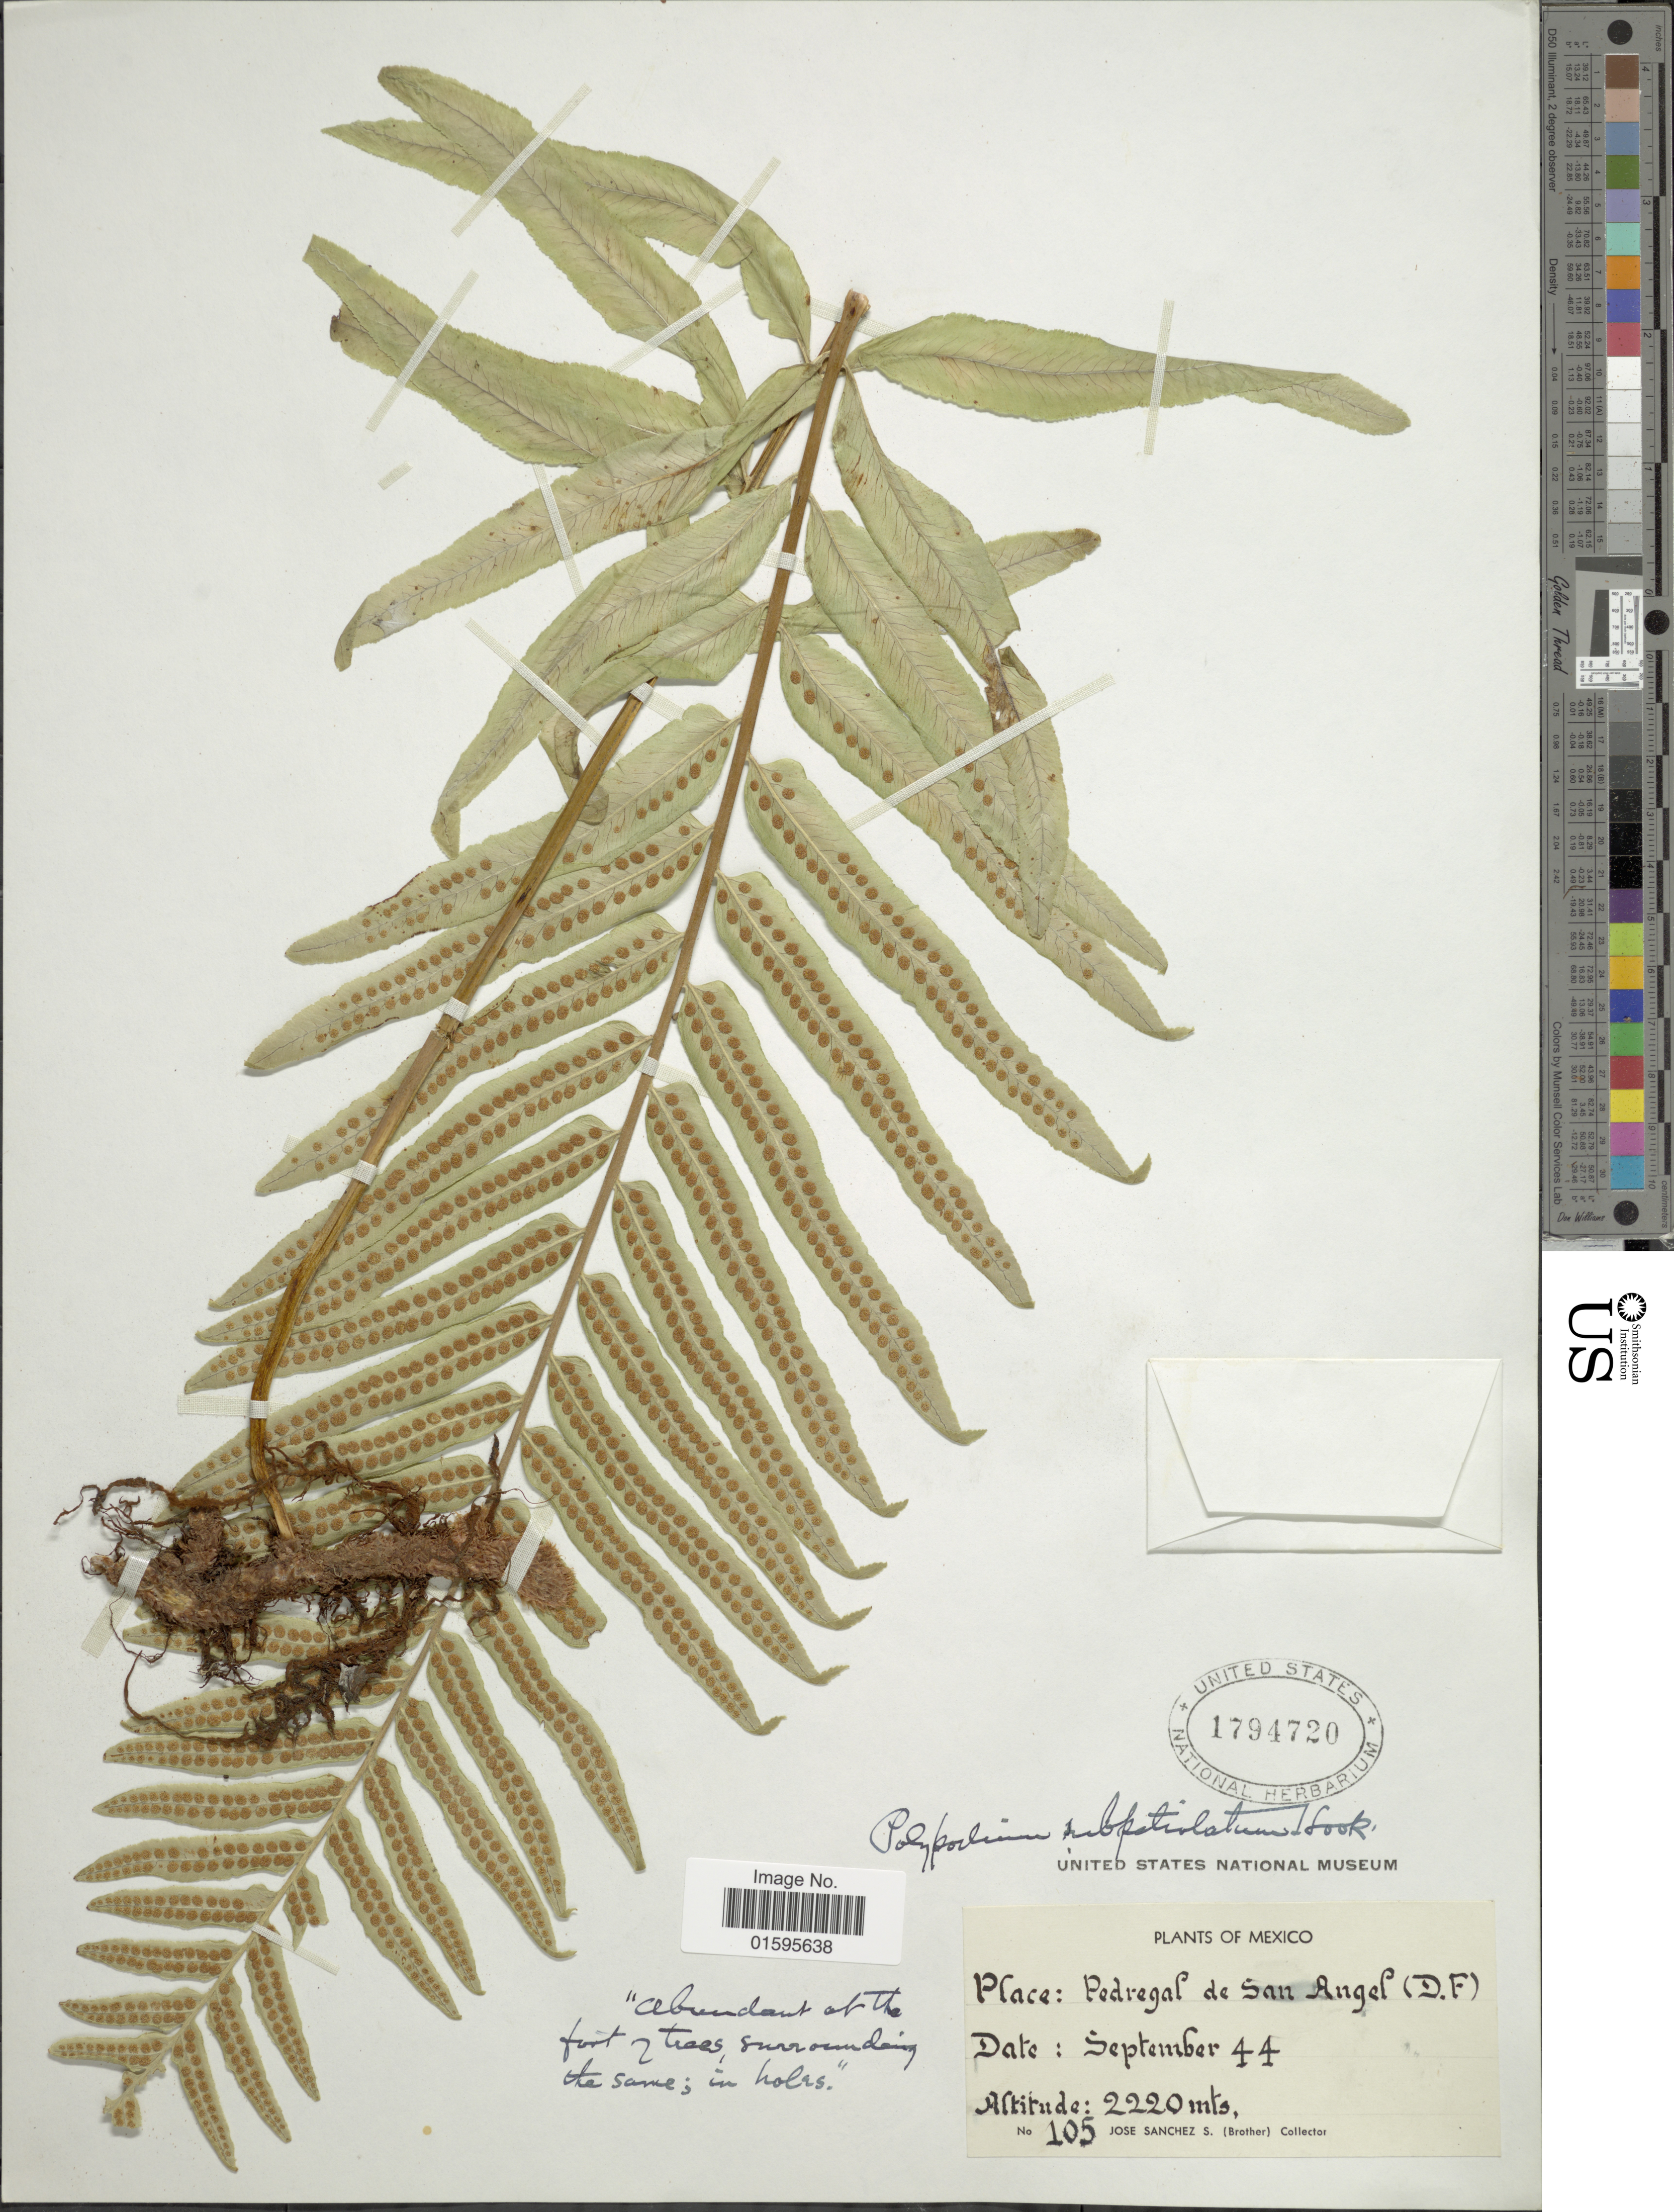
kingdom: Plantae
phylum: Tracheophyta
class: Polypodiopsida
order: Polypodiales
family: Polypodiaceae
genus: Polypodium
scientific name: Polypodium subpetiolatum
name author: Hook.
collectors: J. Sanchez S.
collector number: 105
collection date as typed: Transcribed d/m/y: /9/44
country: Mexico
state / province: Distrito Federal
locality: Pedregal de San Angel (D. F. )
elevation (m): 2220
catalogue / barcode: US 1794720